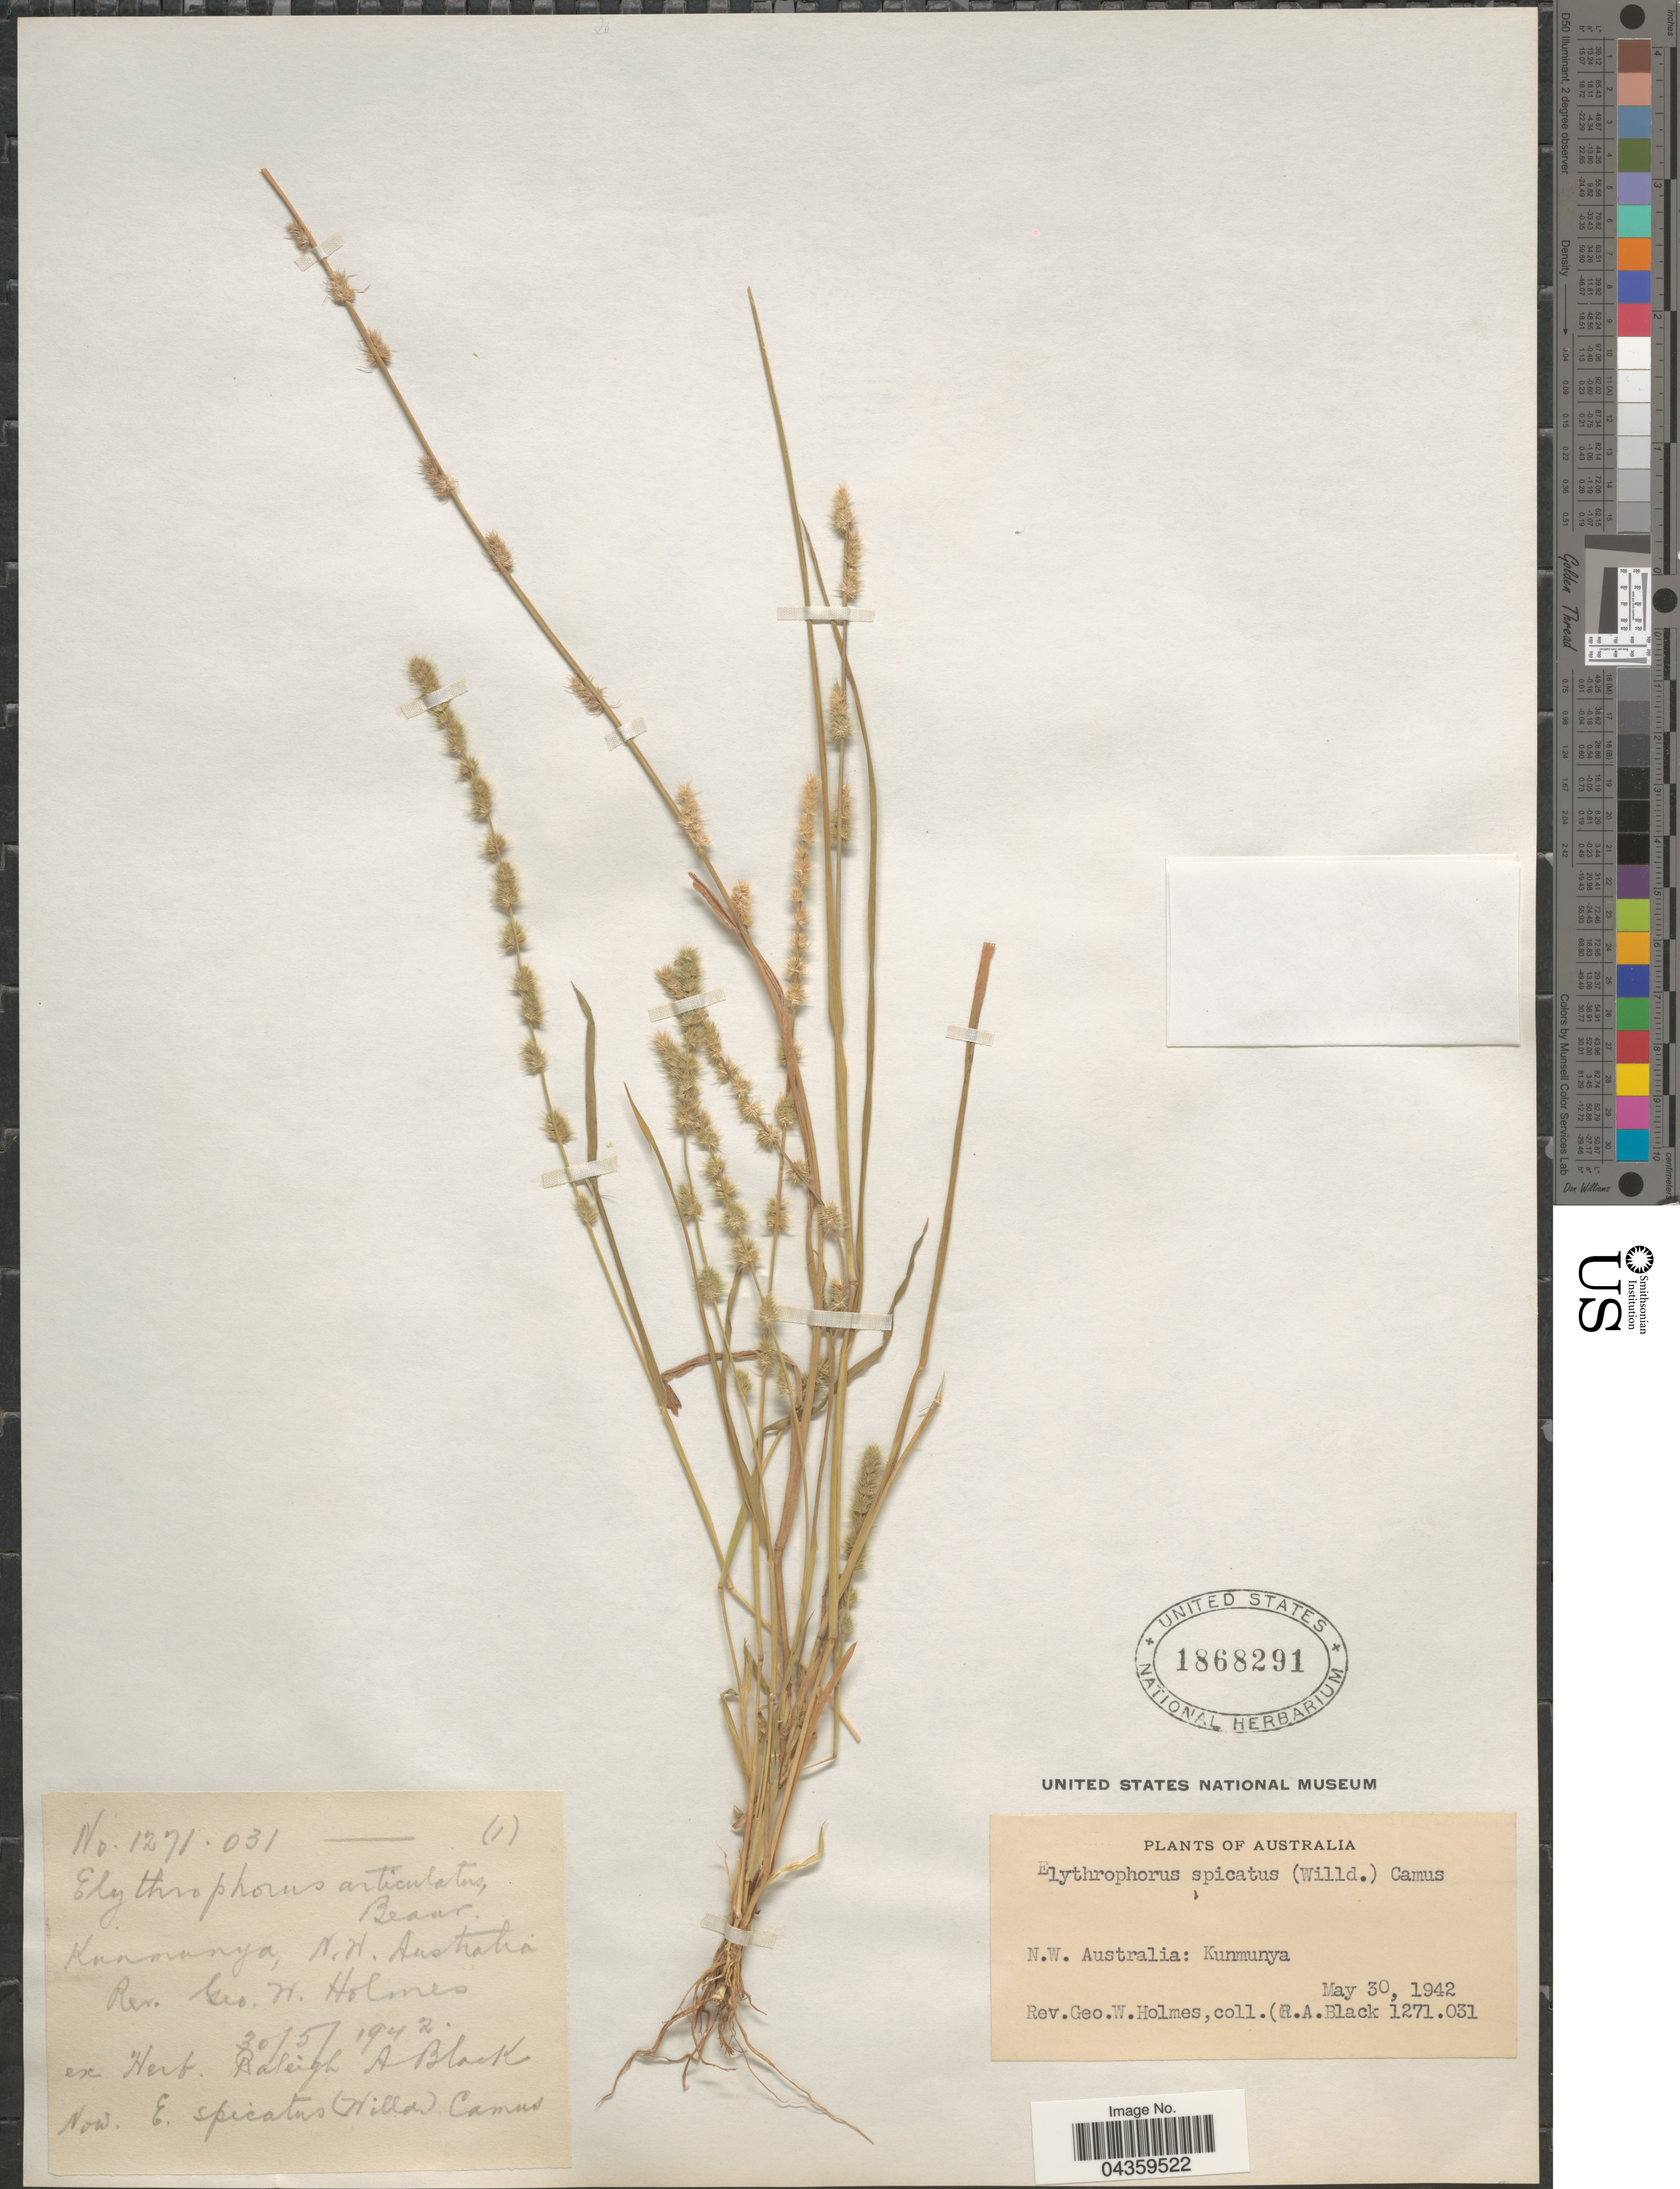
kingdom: Plantae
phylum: Tracheophyta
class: Liliopsida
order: Poales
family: Poaceae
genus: Elytrophorus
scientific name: Elytrophorus spicatus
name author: (Willd.) A. Camus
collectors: G. Holmes & R. A. Black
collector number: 1271031(1)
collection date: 1942-05-30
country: Australia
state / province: Western Australia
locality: N.W. Australia: Kunmunya.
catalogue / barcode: US 1868291